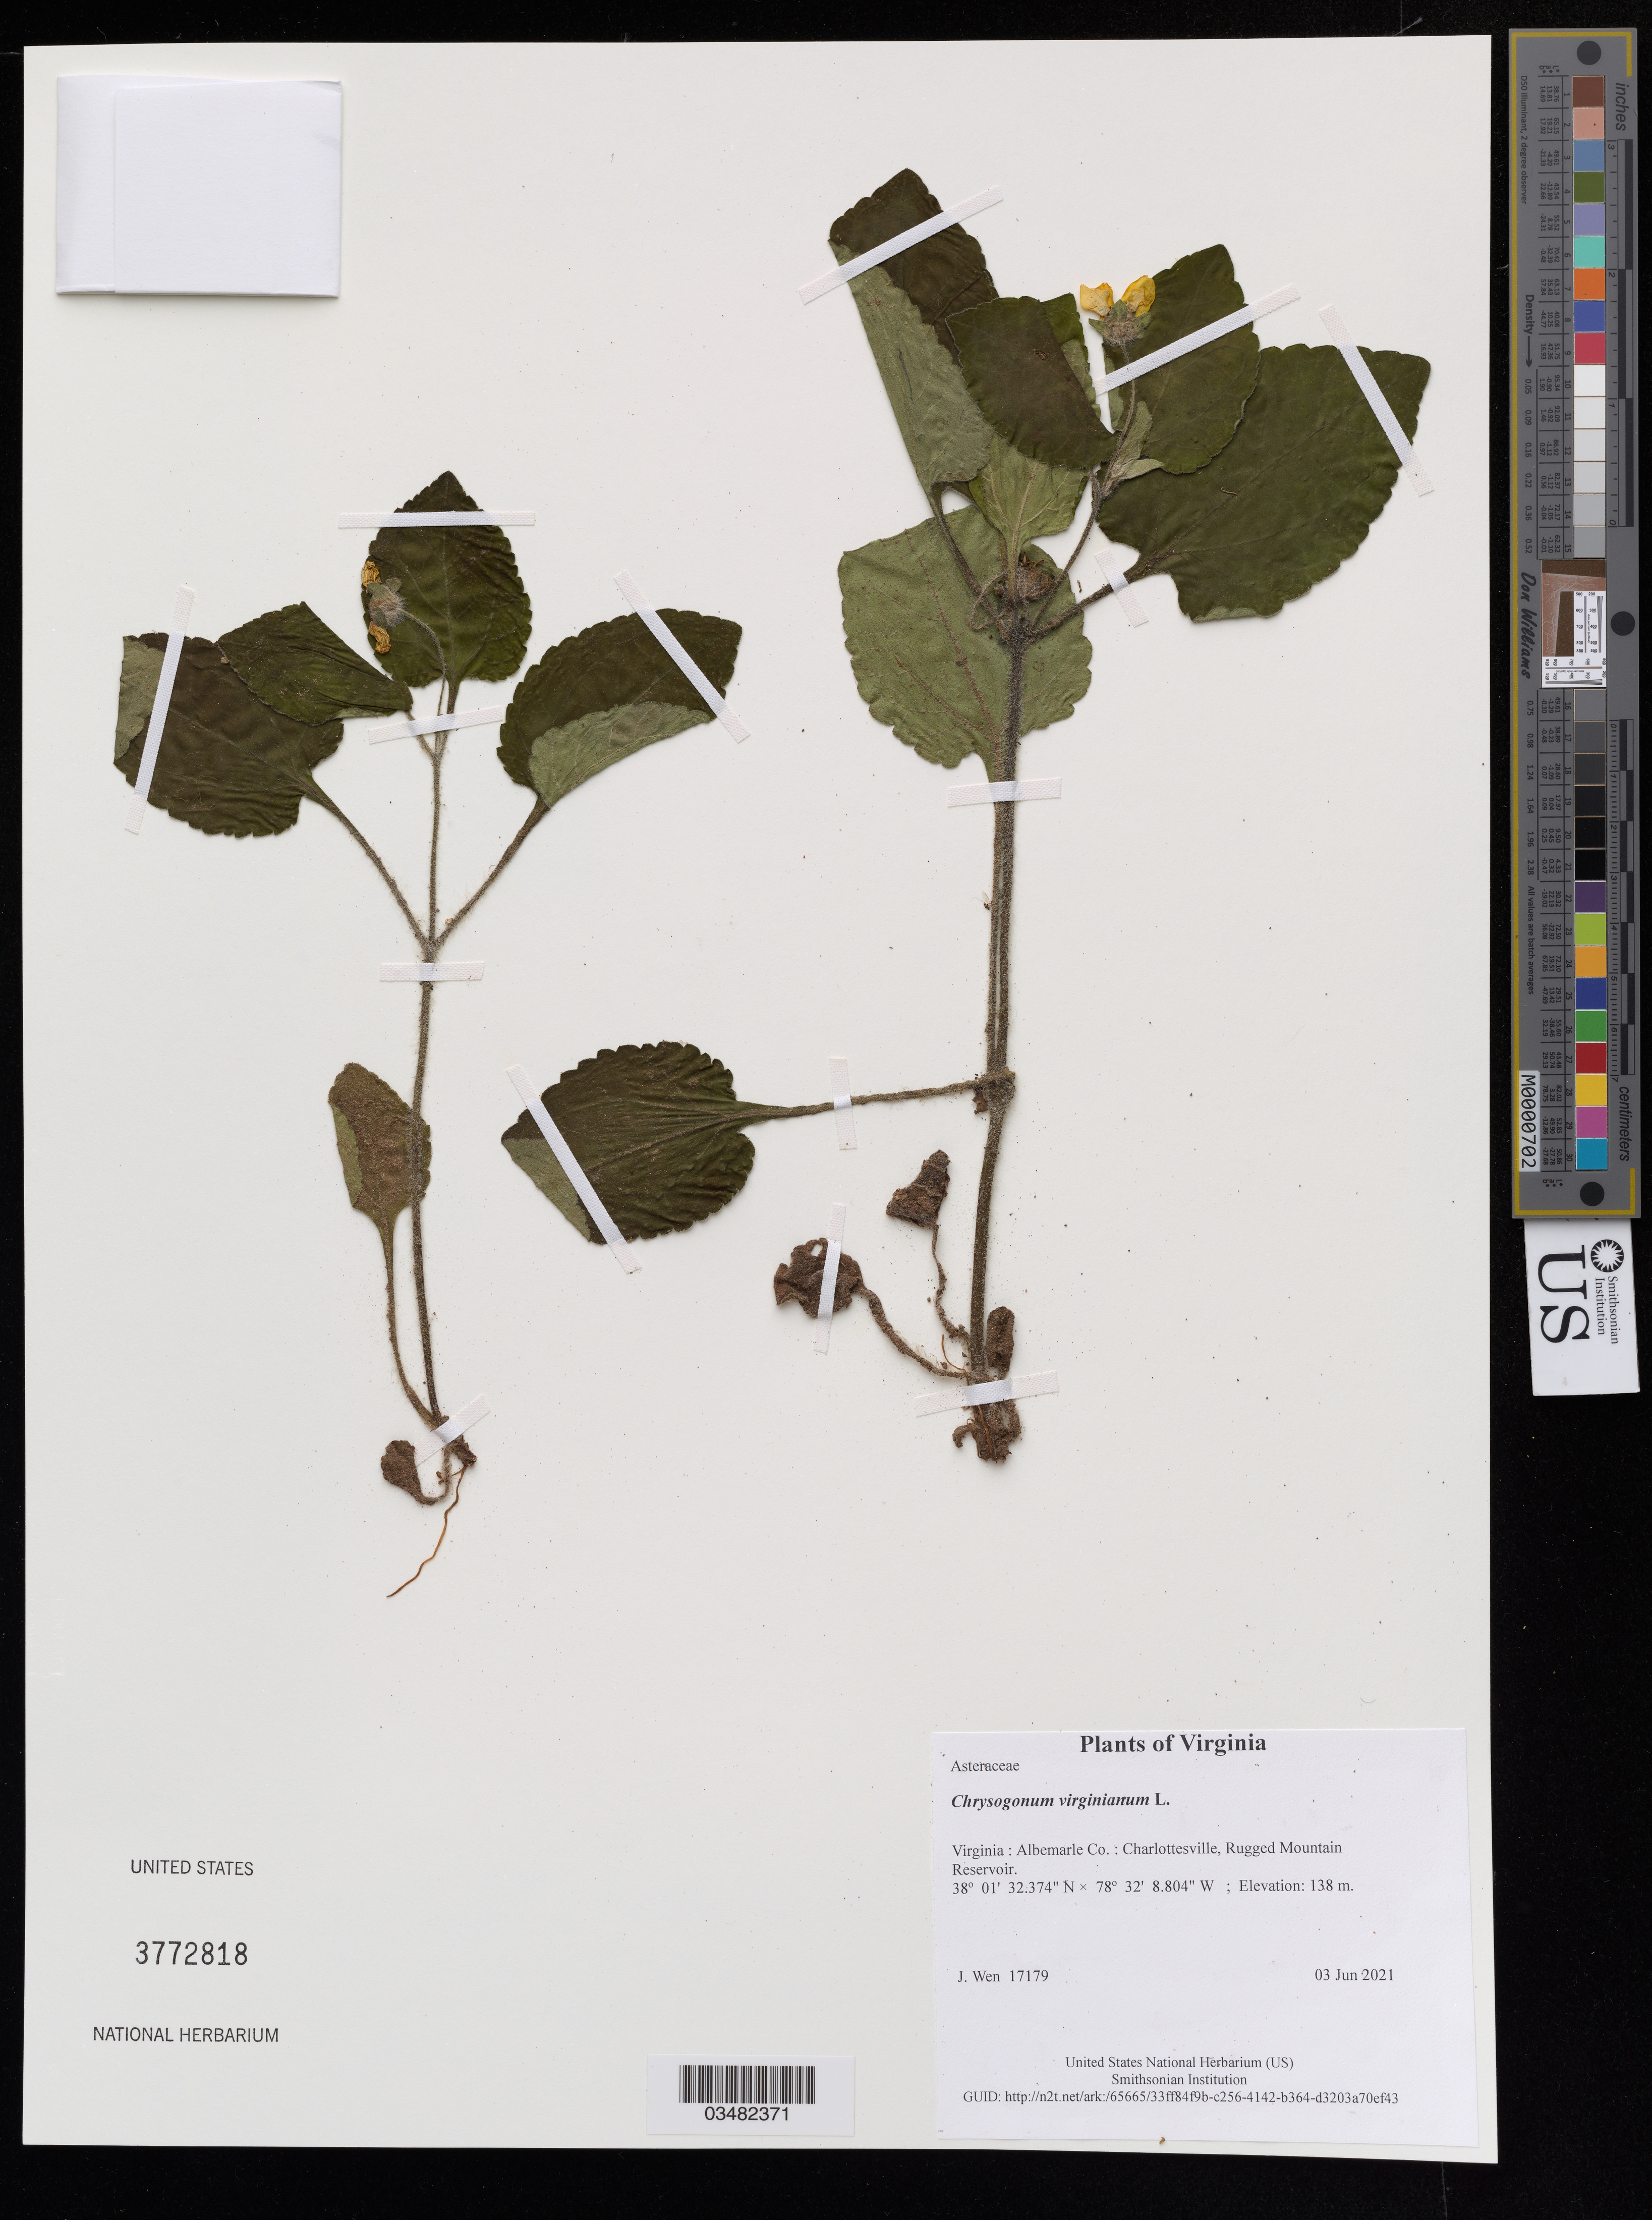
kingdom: Plantae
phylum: Tracheophyta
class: Magnoliopsida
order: Asterales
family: Asteraceae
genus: Chrysogonum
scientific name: Chrysogonum virginianum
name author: L.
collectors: J. Wen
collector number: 17179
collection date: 2021-06-03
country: United States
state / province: Virginia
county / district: Albemarle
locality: Charlottesville, Rugged Mountain Reservoir.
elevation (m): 138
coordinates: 38 01 32.374 N, 78 32 8.804 W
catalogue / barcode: US 3772818